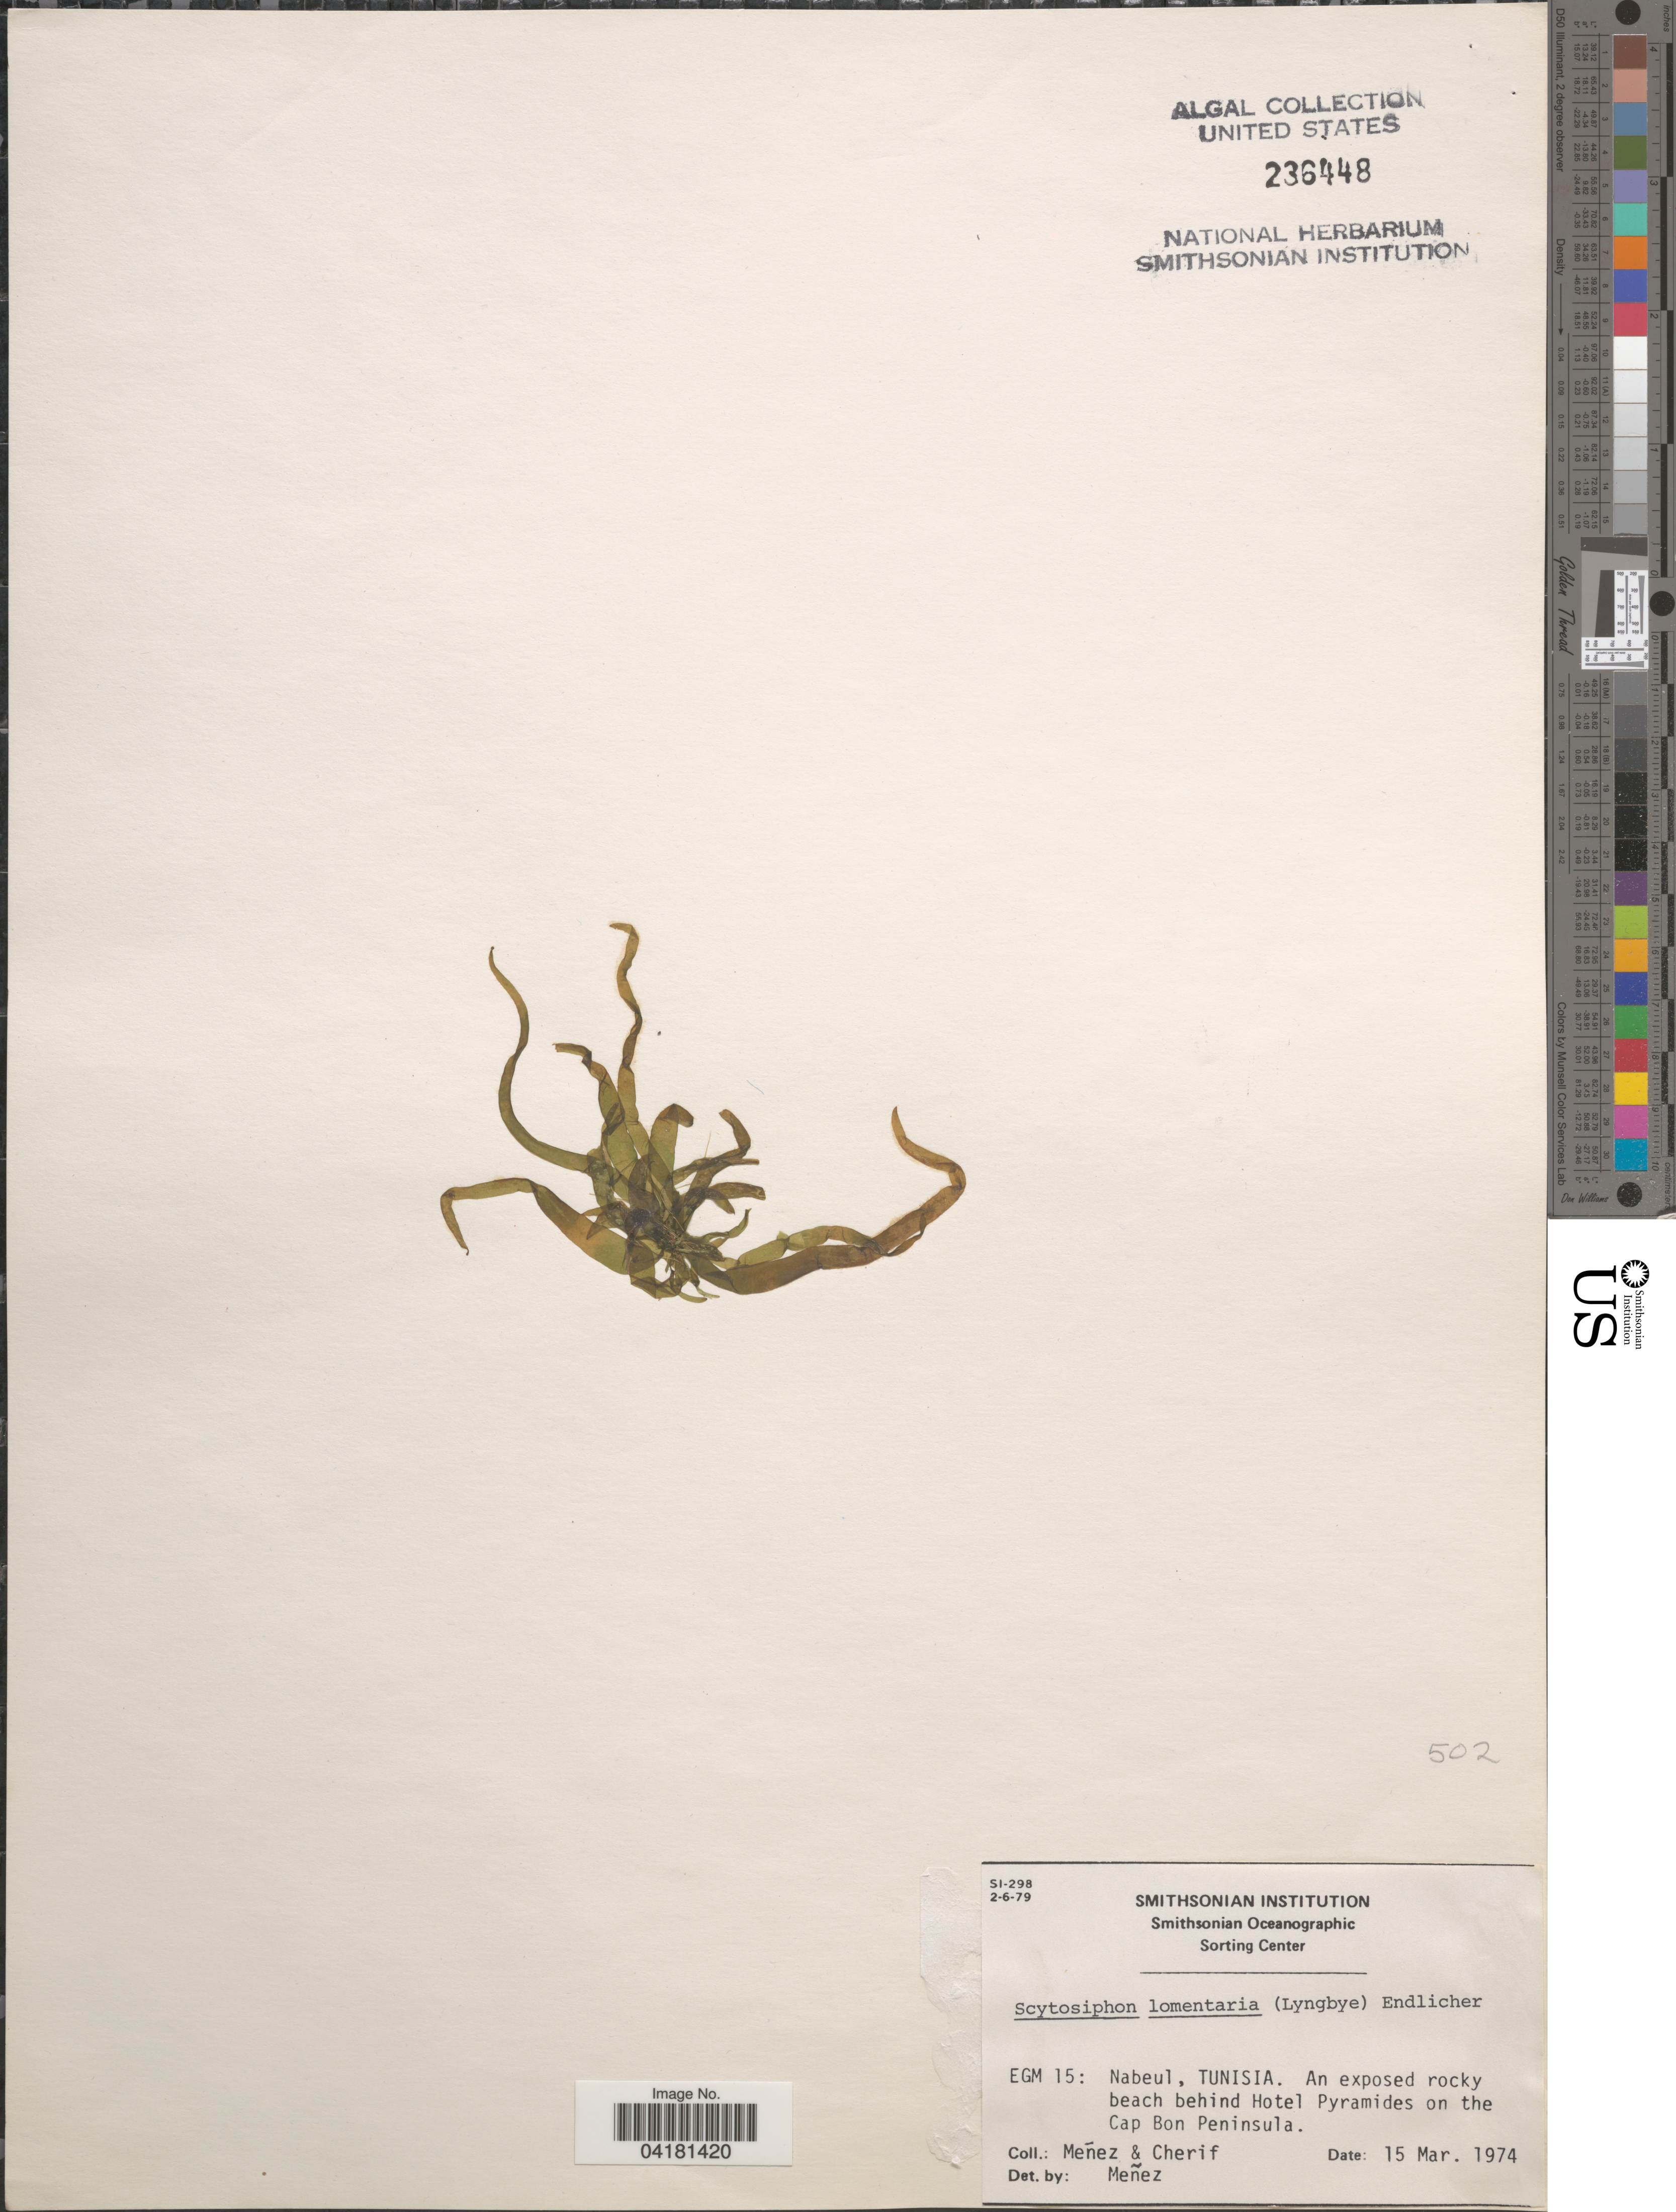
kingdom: Chromista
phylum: Ochrophyta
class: Phaeophyceae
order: Scytosiphonales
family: Scytosiphonaceae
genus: Scytosiphon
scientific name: Scytosiphon lomentaria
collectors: Menez & -. Cherif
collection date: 1974-03-15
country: Tunisia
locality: EGM 15: Nabeul, Tunisia. An exposed rocky beach behind Hotel Pyramides on the Cap Bon Peninsula.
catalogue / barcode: US 236448